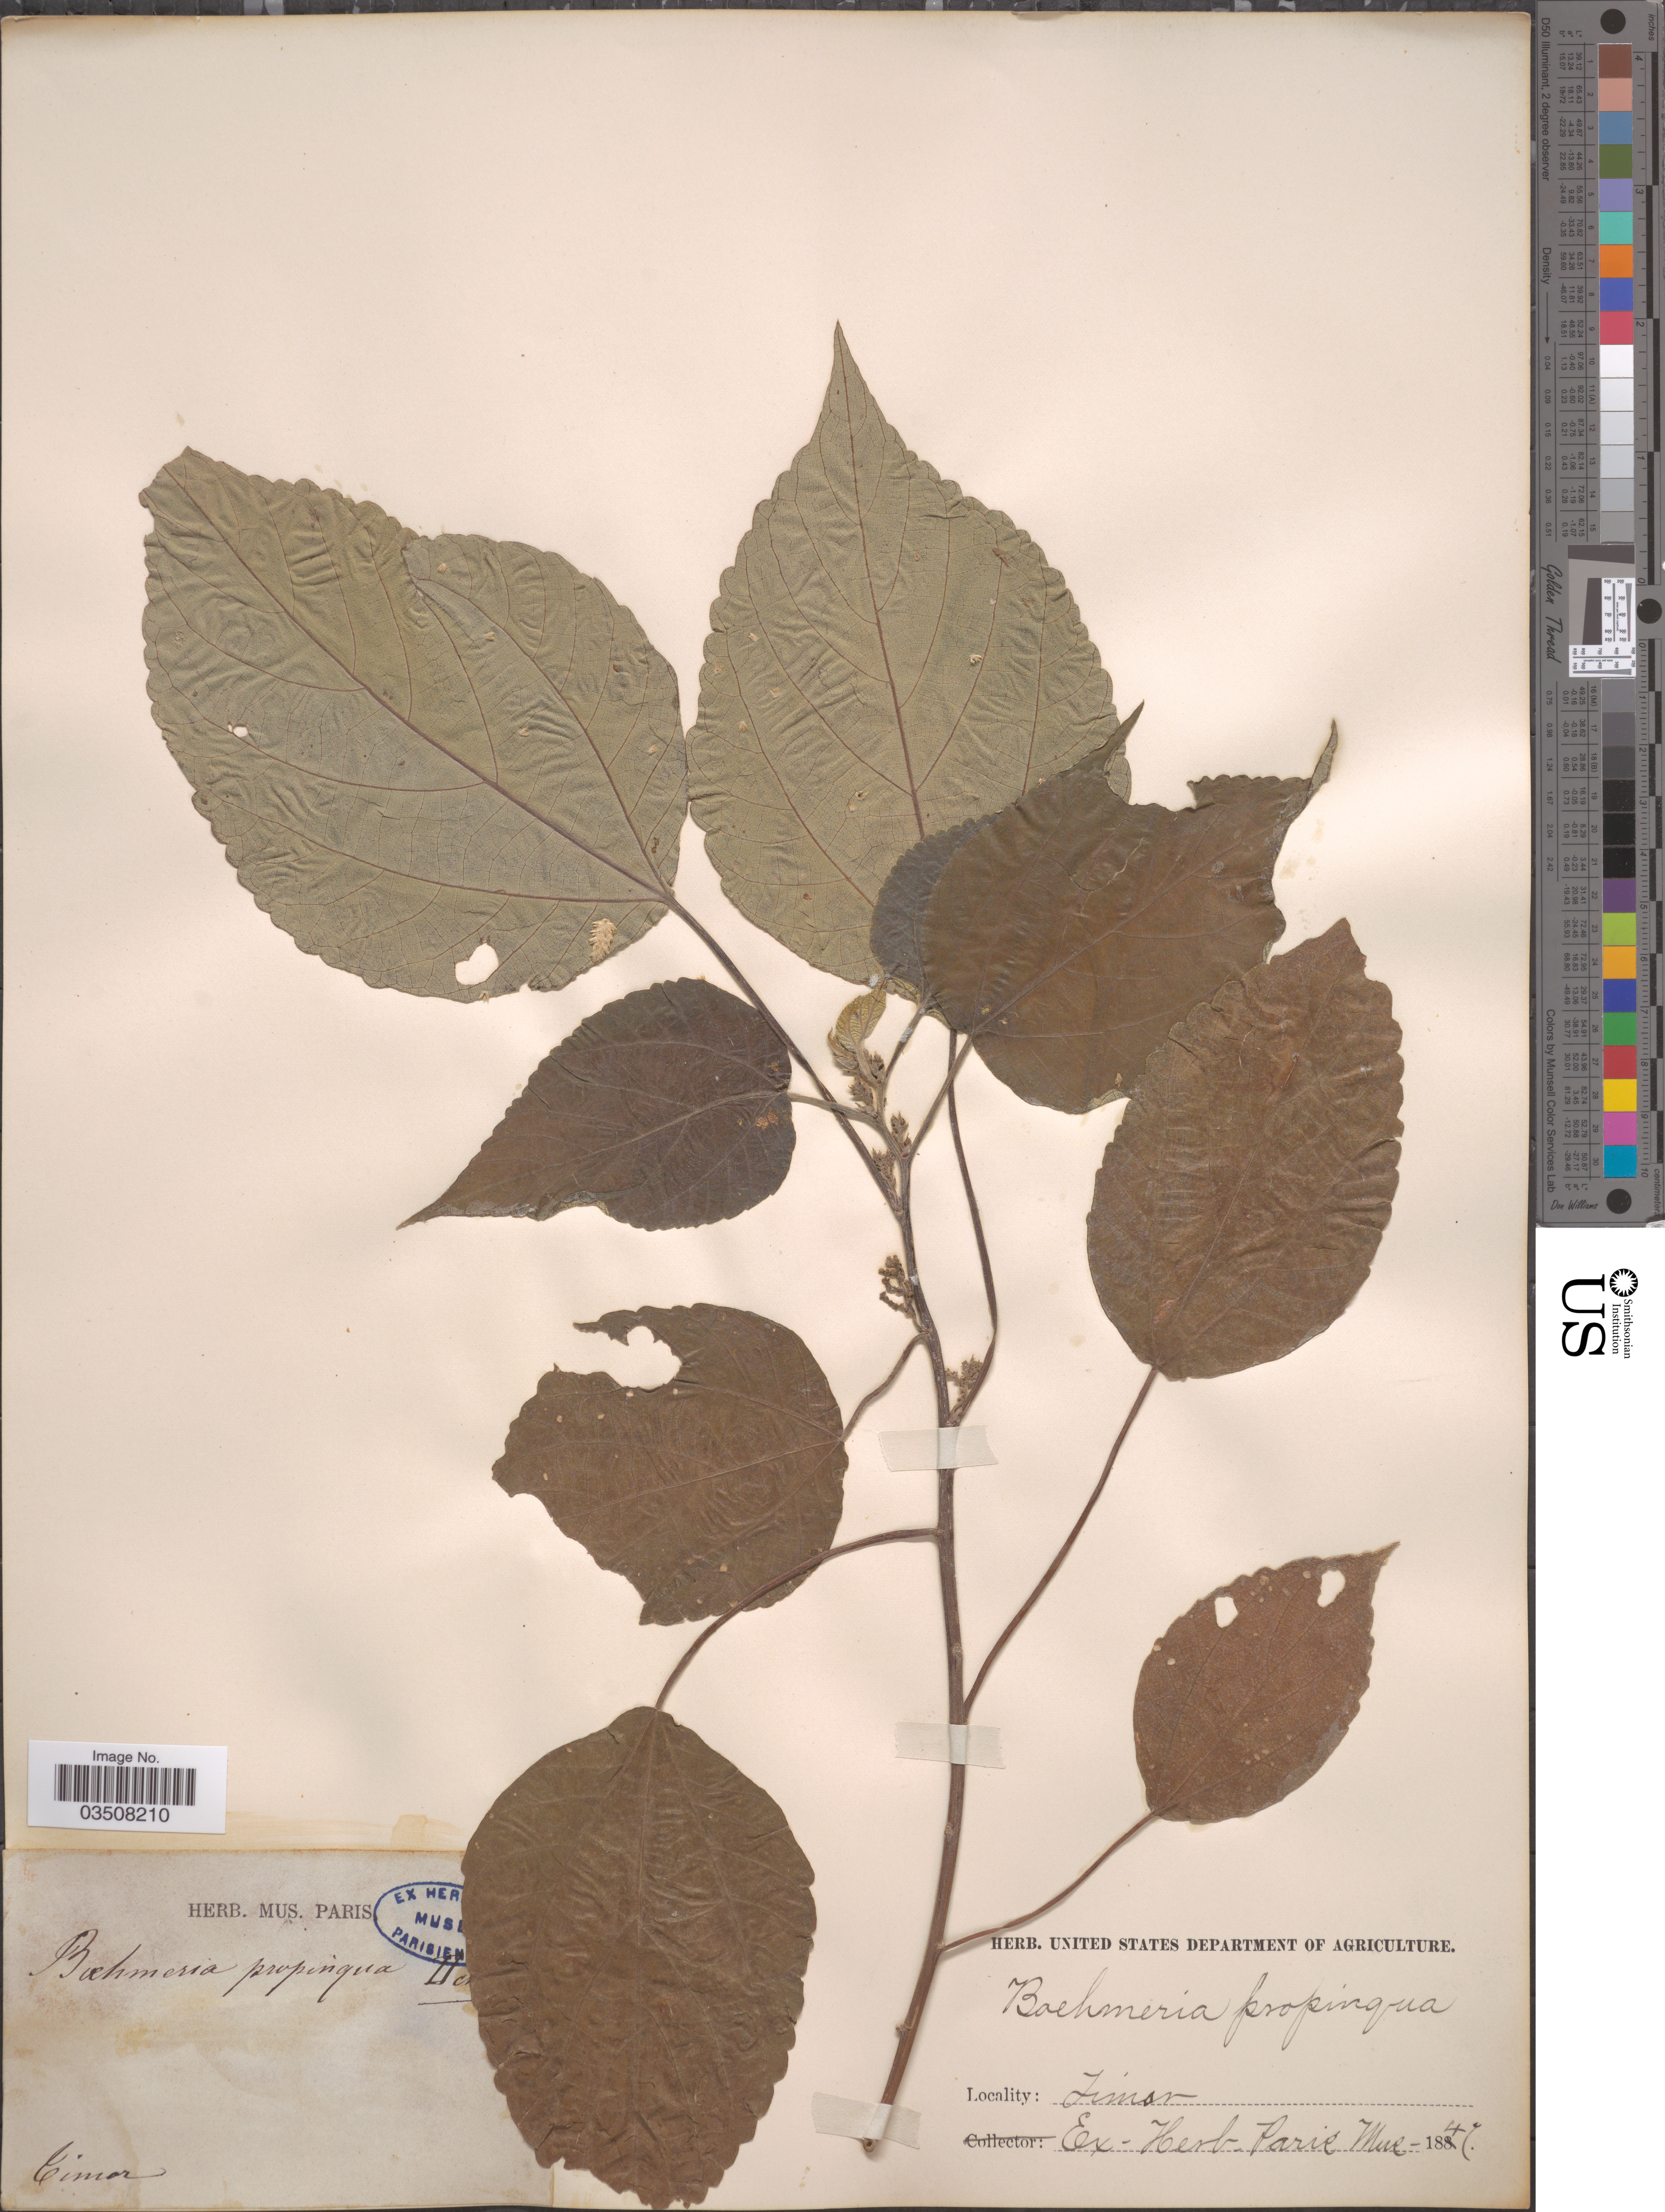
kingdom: Plantae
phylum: Tracheophyta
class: Magnoliopsida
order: Rosales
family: Urticaceae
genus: Boehmeria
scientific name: Boehmeria propinqua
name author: Decne.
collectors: ex herb. Mus. Paris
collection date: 1847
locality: Timor.